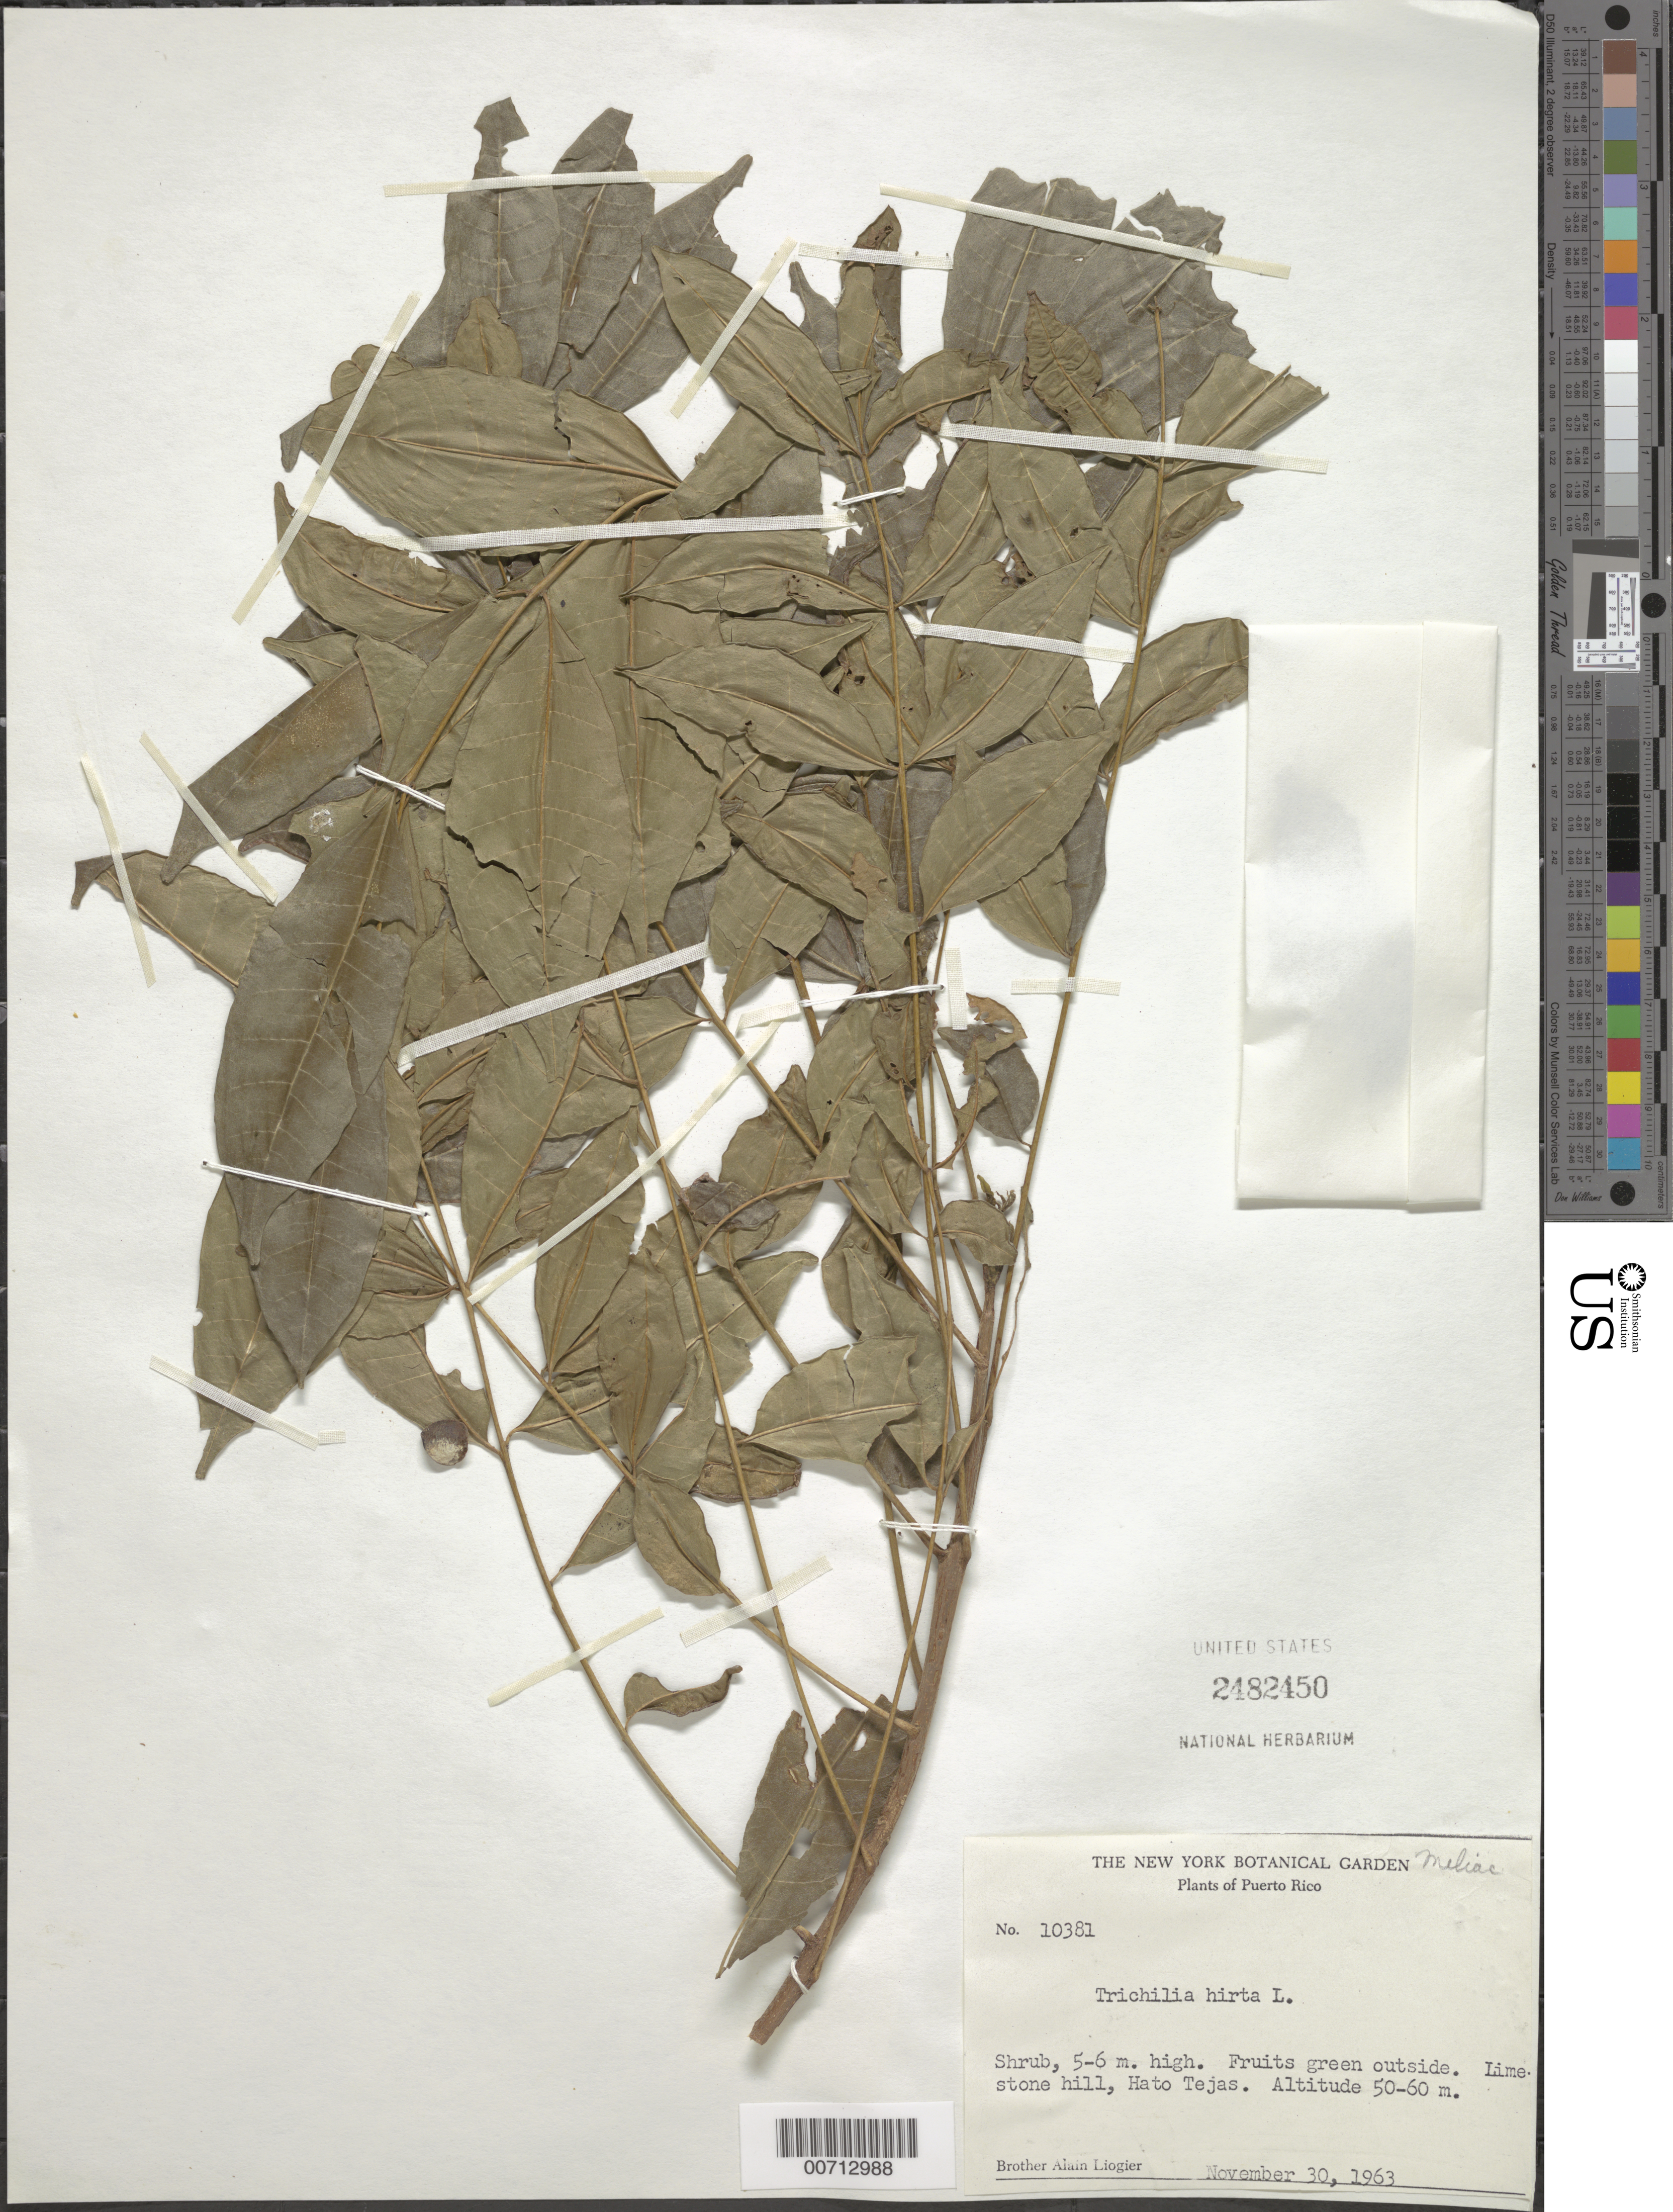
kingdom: Plantae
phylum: Tracheophyta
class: Magnoliopsida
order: Sapindales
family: Meliaceae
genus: Trichilia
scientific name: Trichilia hirta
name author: L.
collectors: A. H. Liogier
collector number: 10381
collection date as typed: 30 Nov 1963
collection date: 1963-11-30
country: Puerto Rico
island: Greater Antilles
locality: Hato Tejas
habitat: Limestone hill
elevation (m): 50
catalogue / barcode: US 2482450